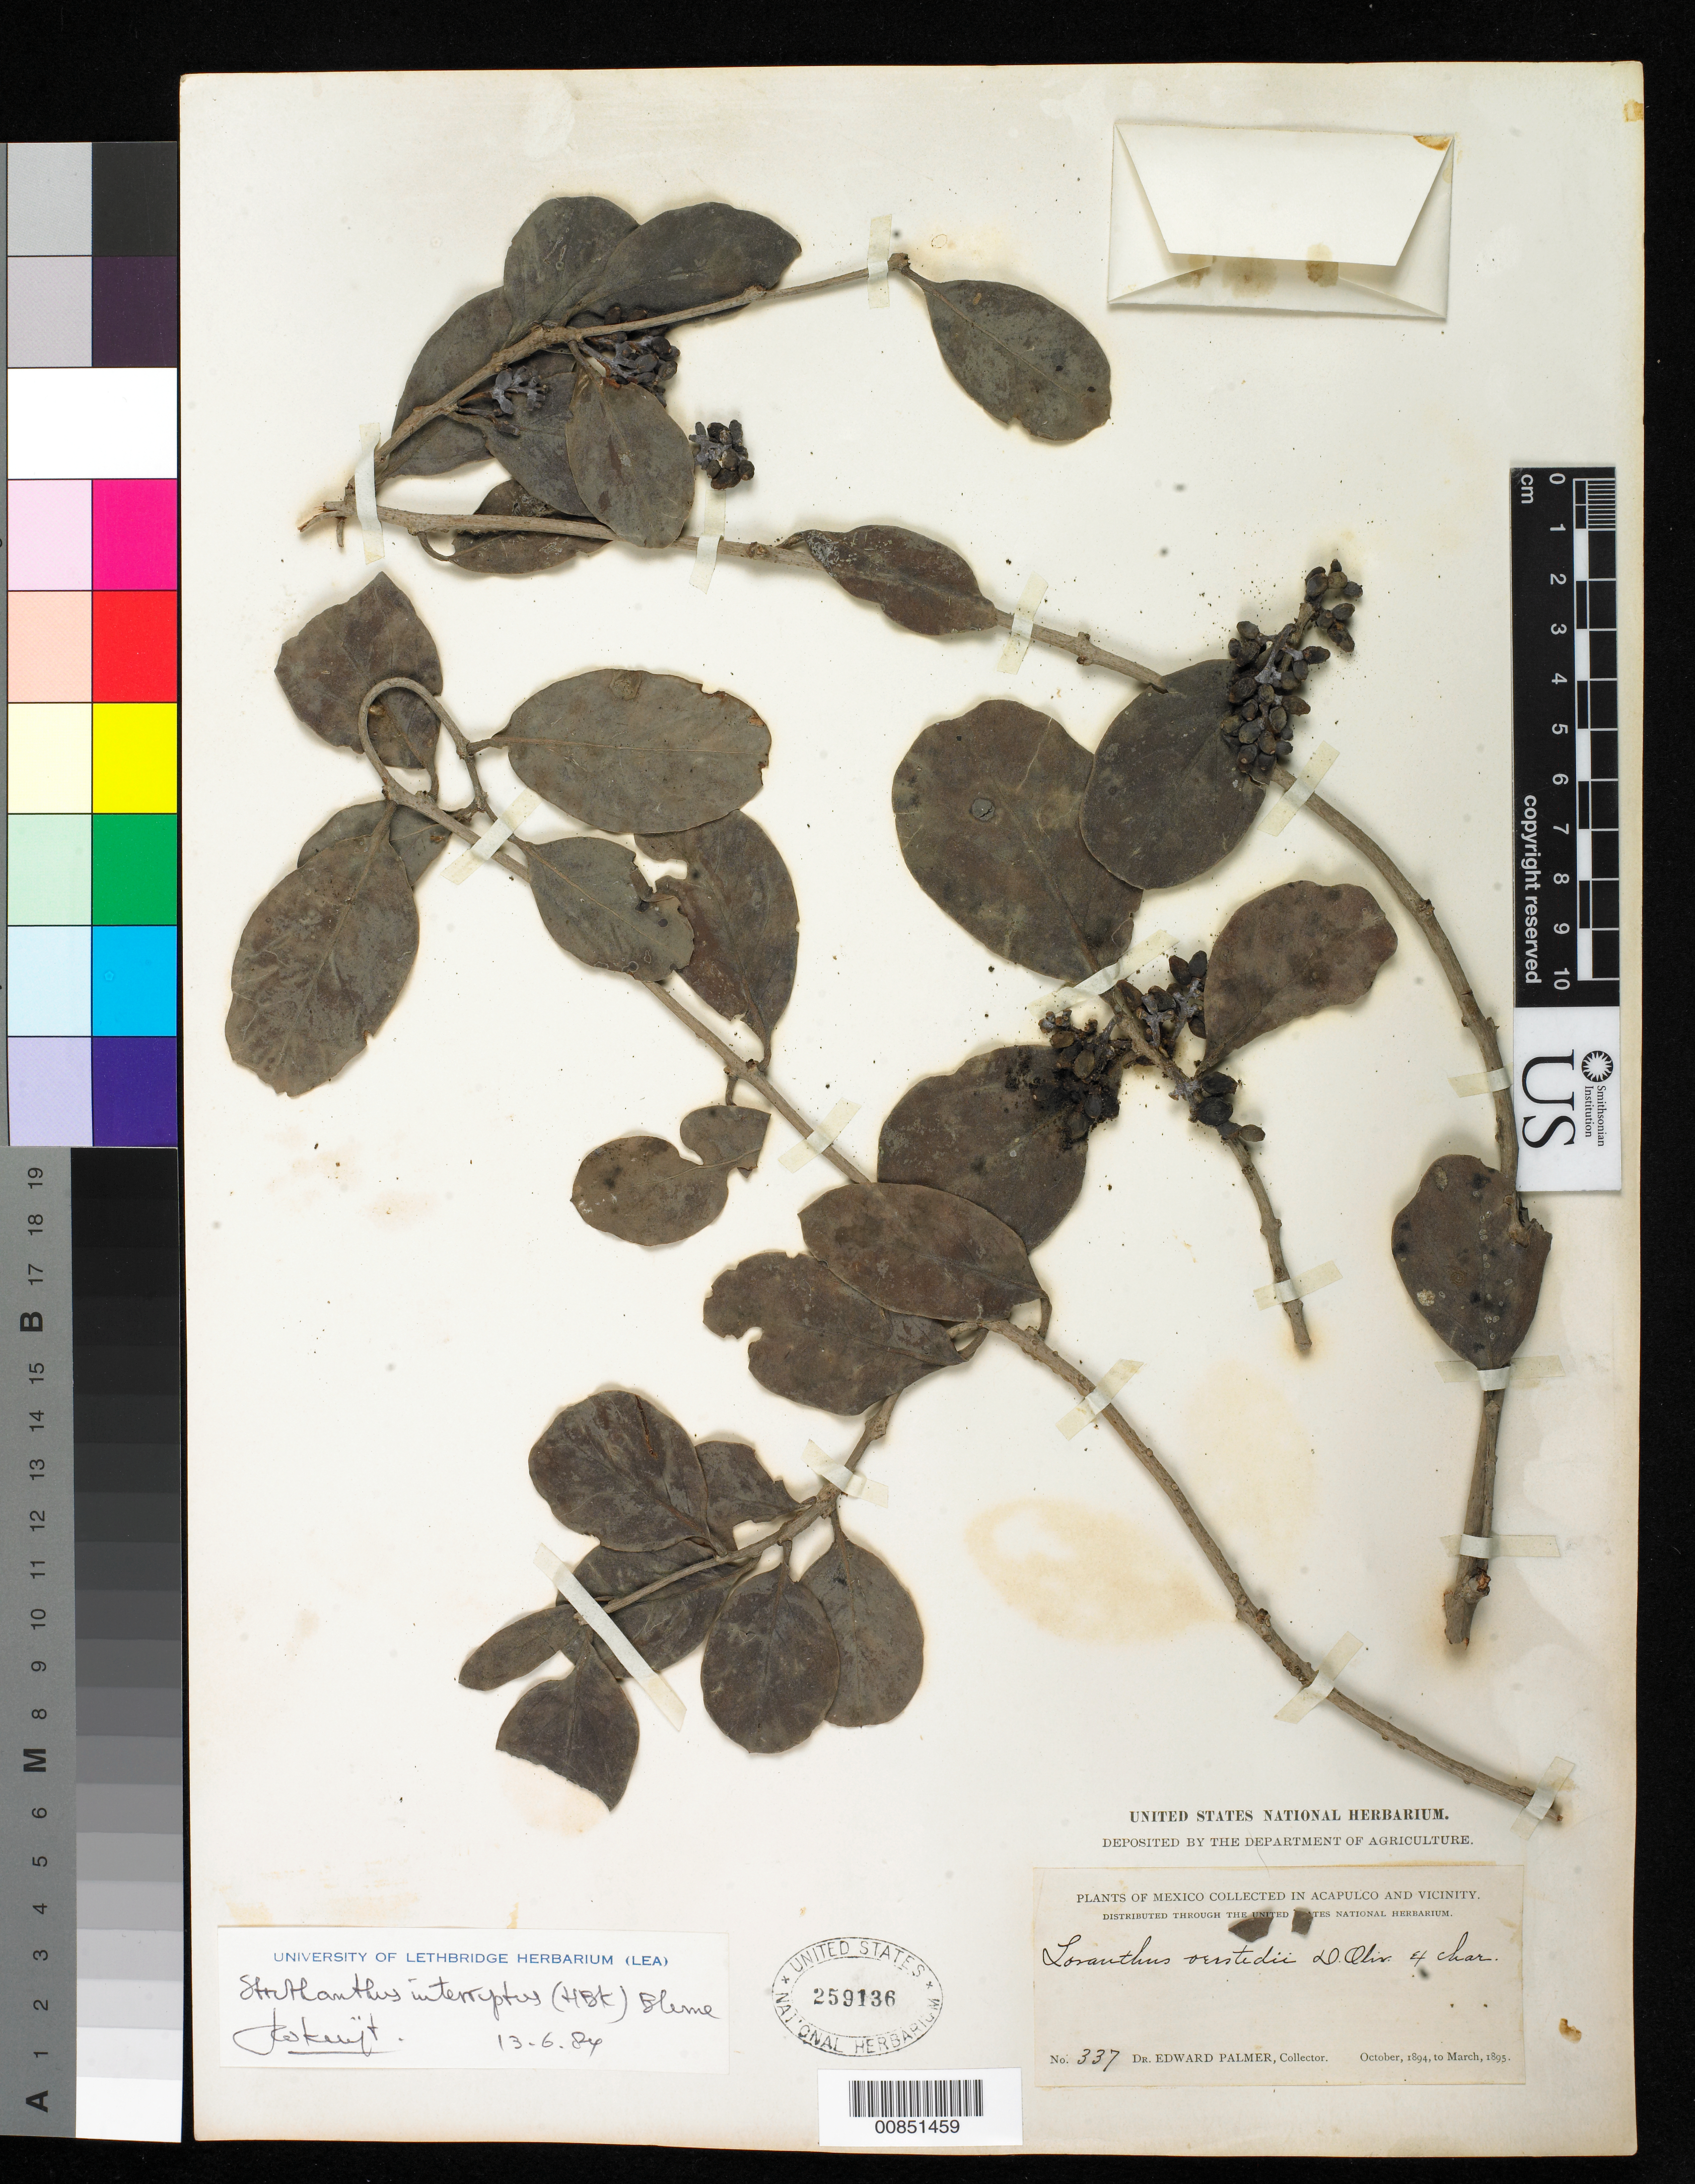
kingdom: Plantae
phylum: Tracheophyta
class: Magnoliopsida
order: Santalales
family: Loranthaceae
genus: Struthanthus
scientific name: Struthanthus interruptus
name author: (Kunth) G. Don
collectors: E. Palmer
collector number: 337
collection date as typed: Oct 1894 to -- Mar 1895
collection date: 1894-10/1895-03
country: Mexico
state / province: Guerrero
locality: Acapulco, Guerrero and vicinity.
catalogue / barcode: US 259136